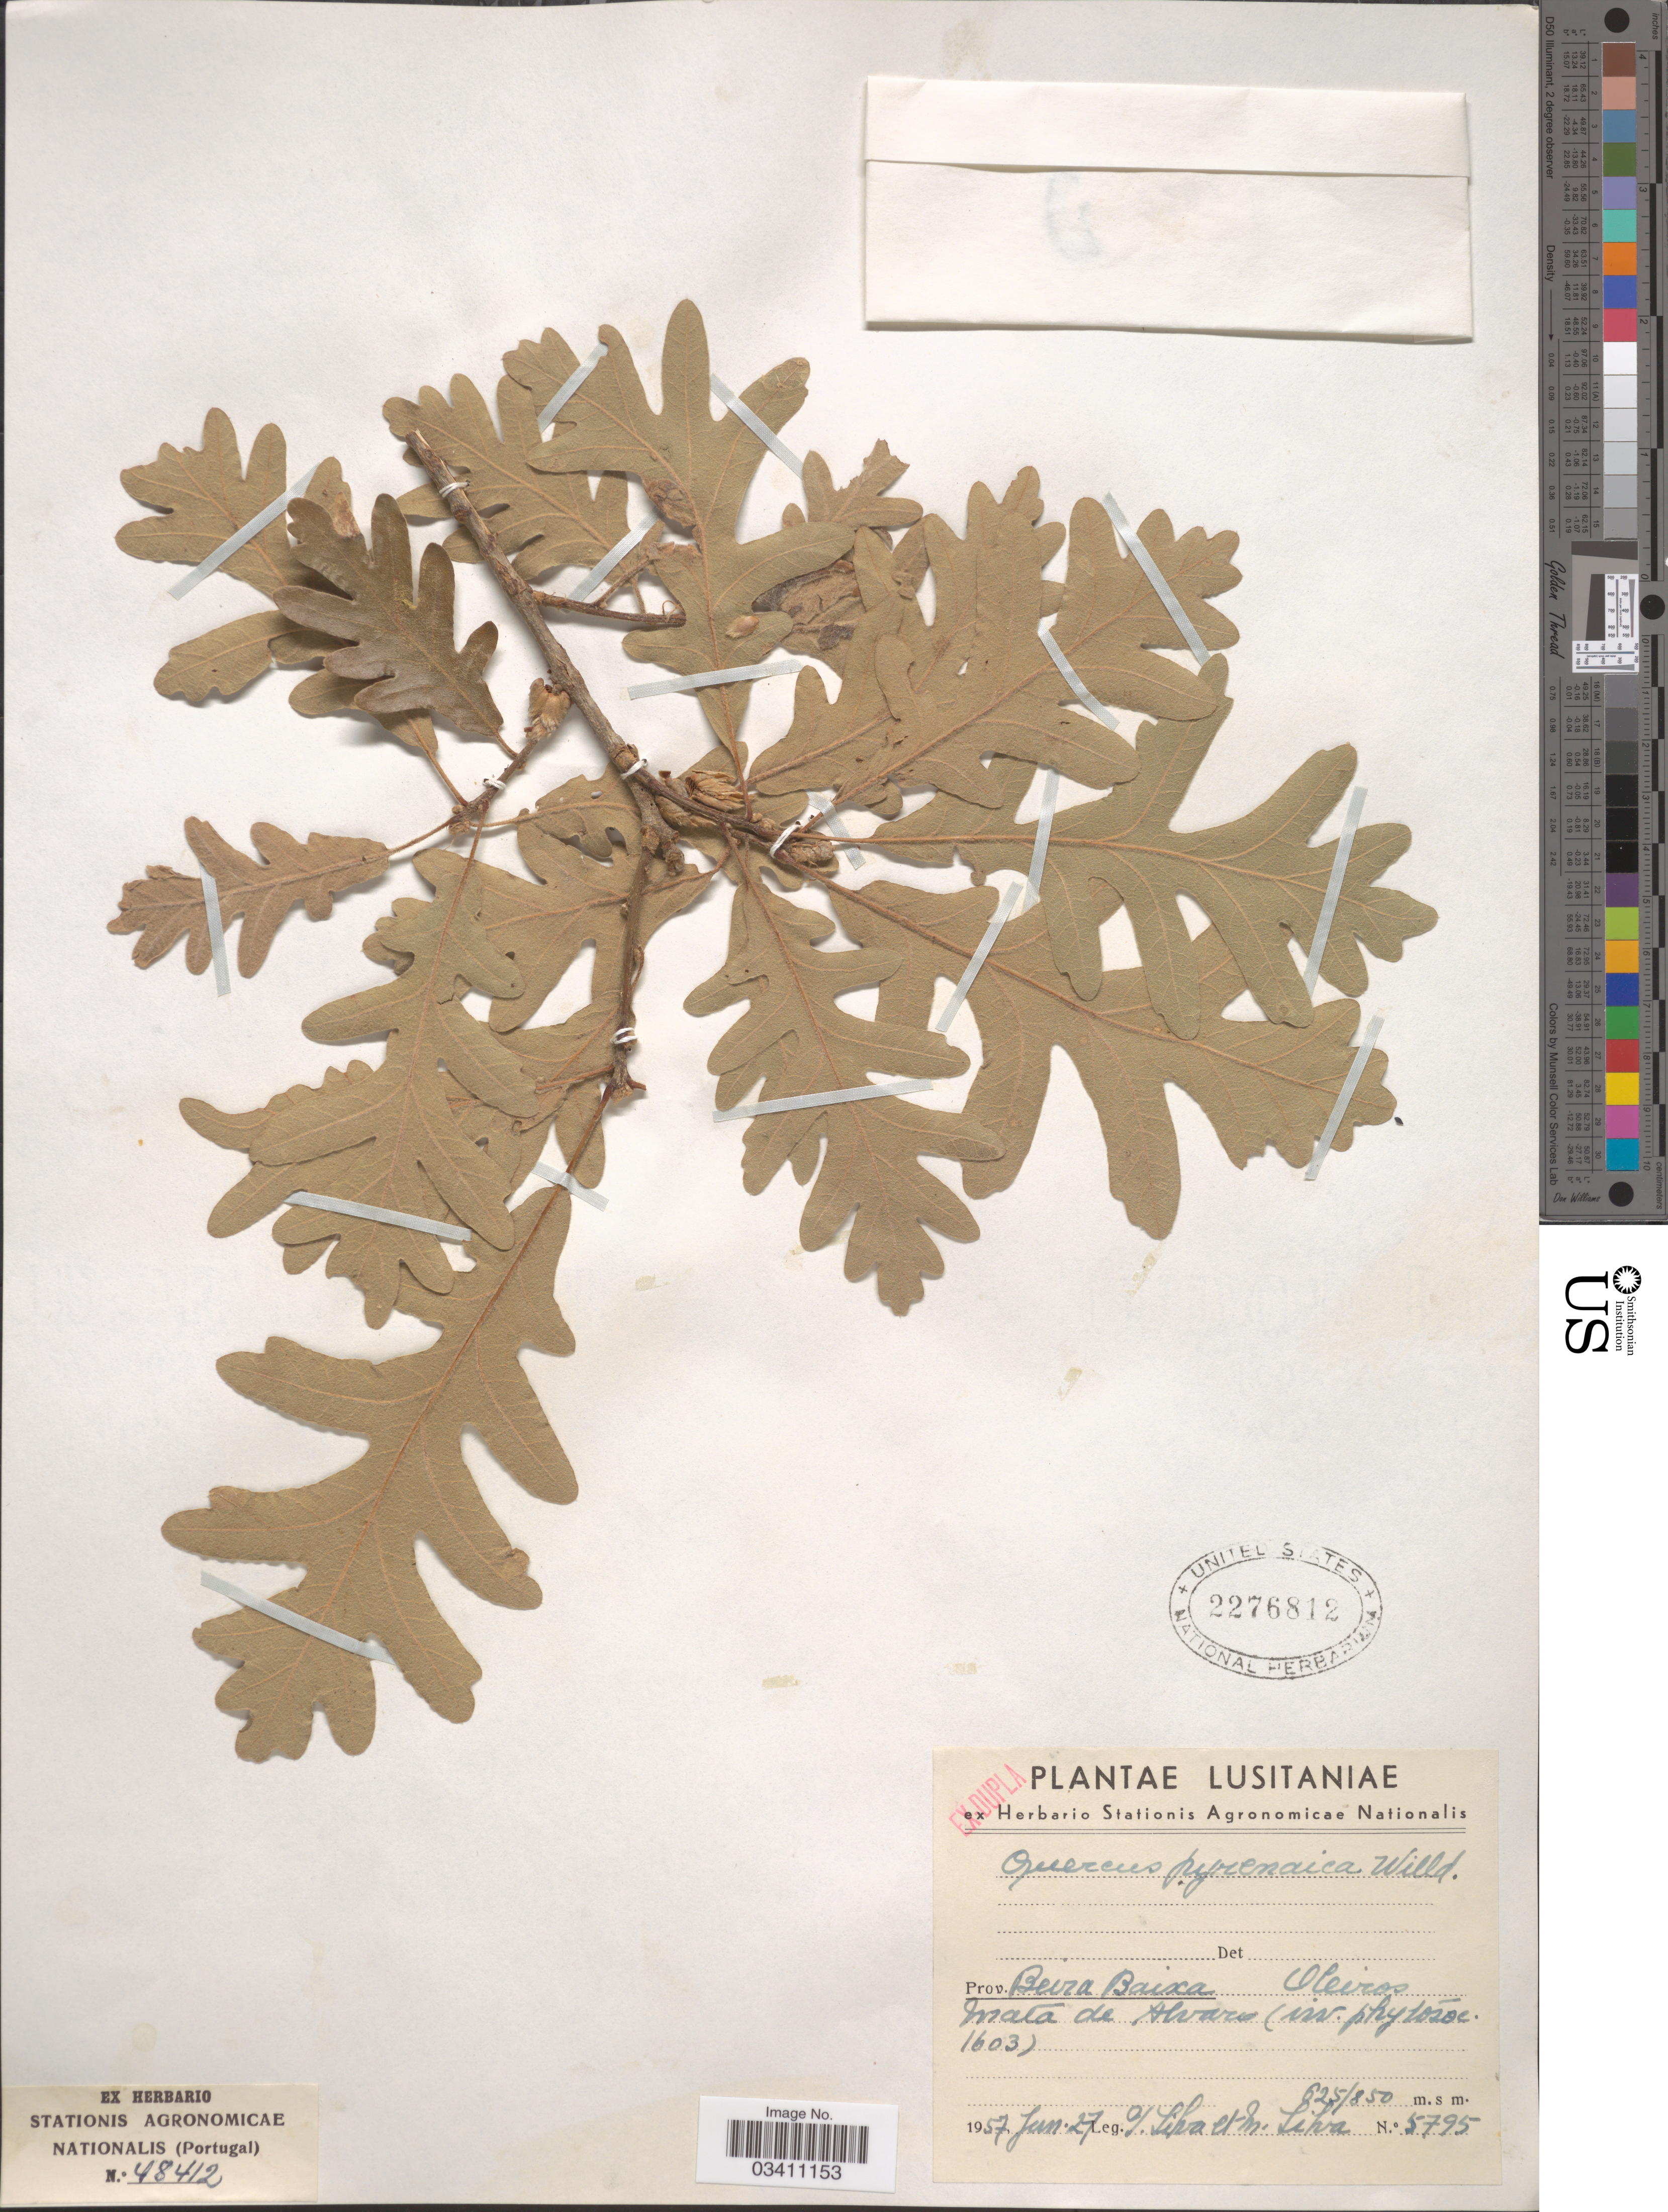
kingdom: Plantae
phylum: Tracheophyta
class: Magnoliopsida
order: Fagales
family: Fagaceae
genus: Quercus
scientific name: Quercus pyrenaica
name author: Willd.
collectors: Y. Silva & M. da Silva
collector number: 5795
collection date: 1957-06-27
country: Portugal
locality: Lusitaniae. Prov. Beira Baixa Oleiros mata de Alvaro.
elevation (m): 625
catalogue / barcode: US 2276812